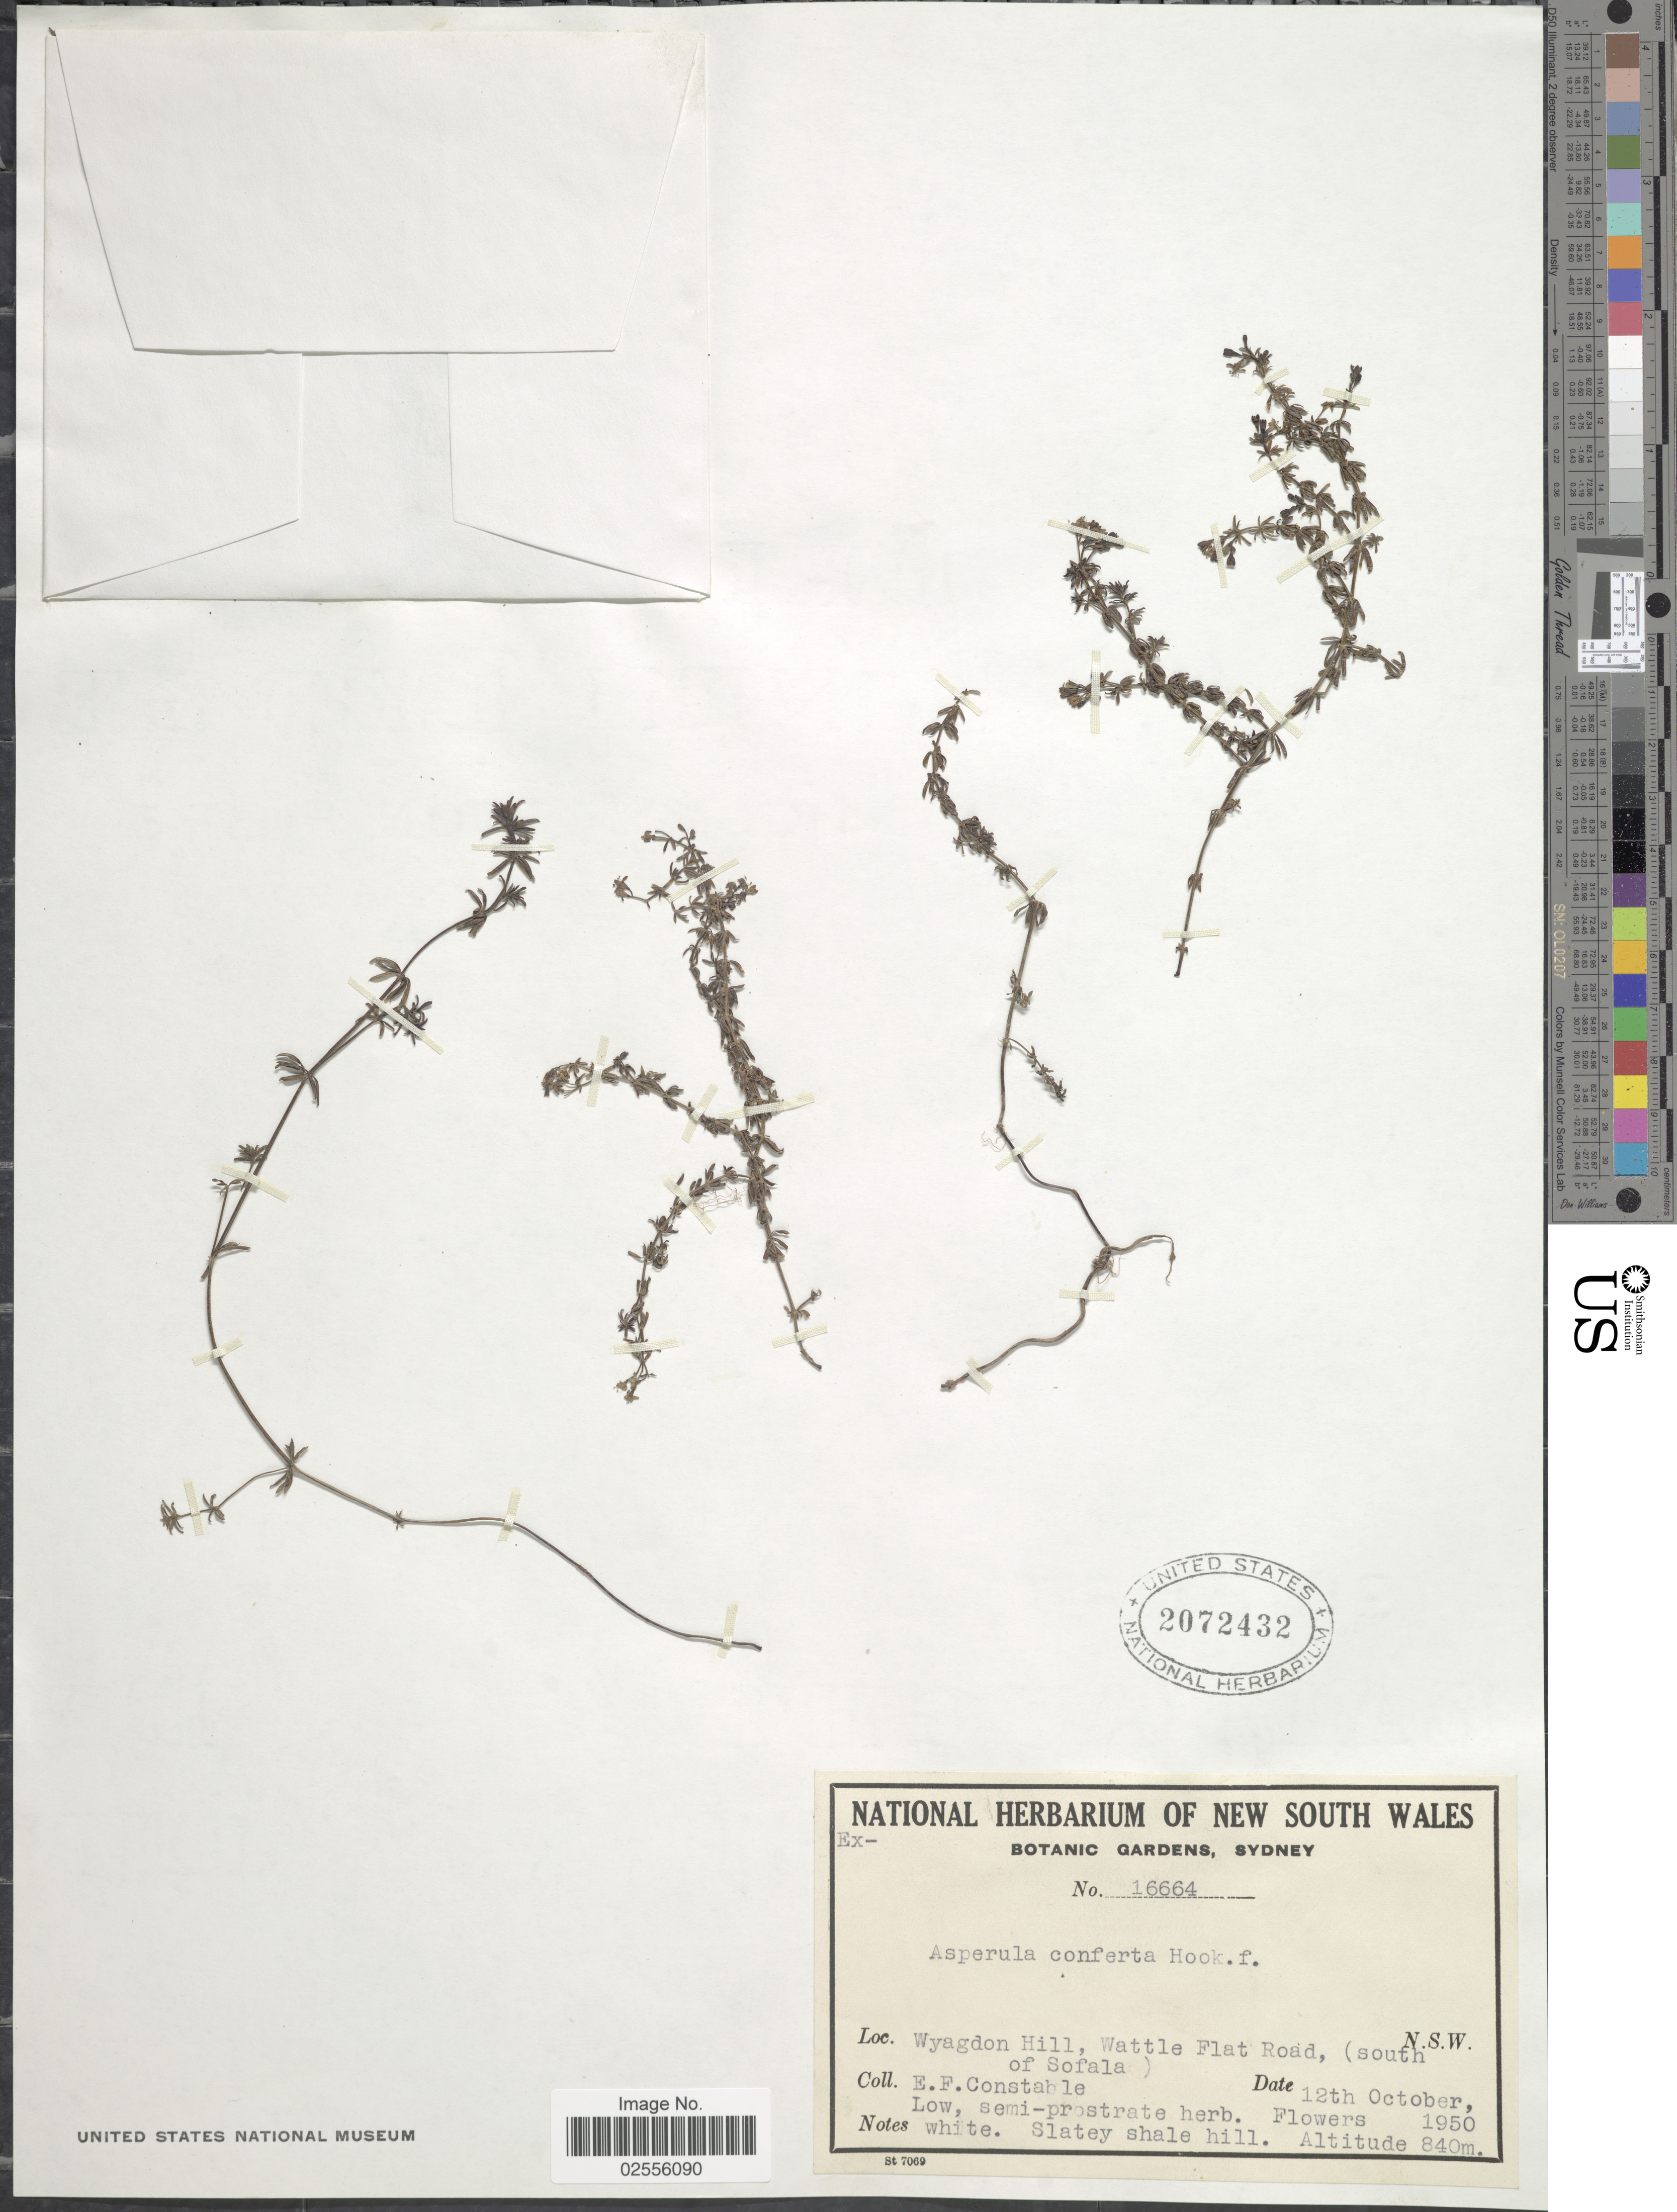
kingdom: Plantae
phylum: Tracheophyta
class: Magnoliopsida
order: Gentianales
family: Rubiaceae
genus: Asperula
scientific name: Asperula conferta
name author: Hook. f.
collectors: E. F. Constable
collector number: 16664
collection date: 1950-10-12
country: Australia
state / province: New South Wales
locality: Wyagdon Hill, Wattle Flat Road, (south of Sofala).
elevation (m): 840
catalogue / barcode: US 2072432